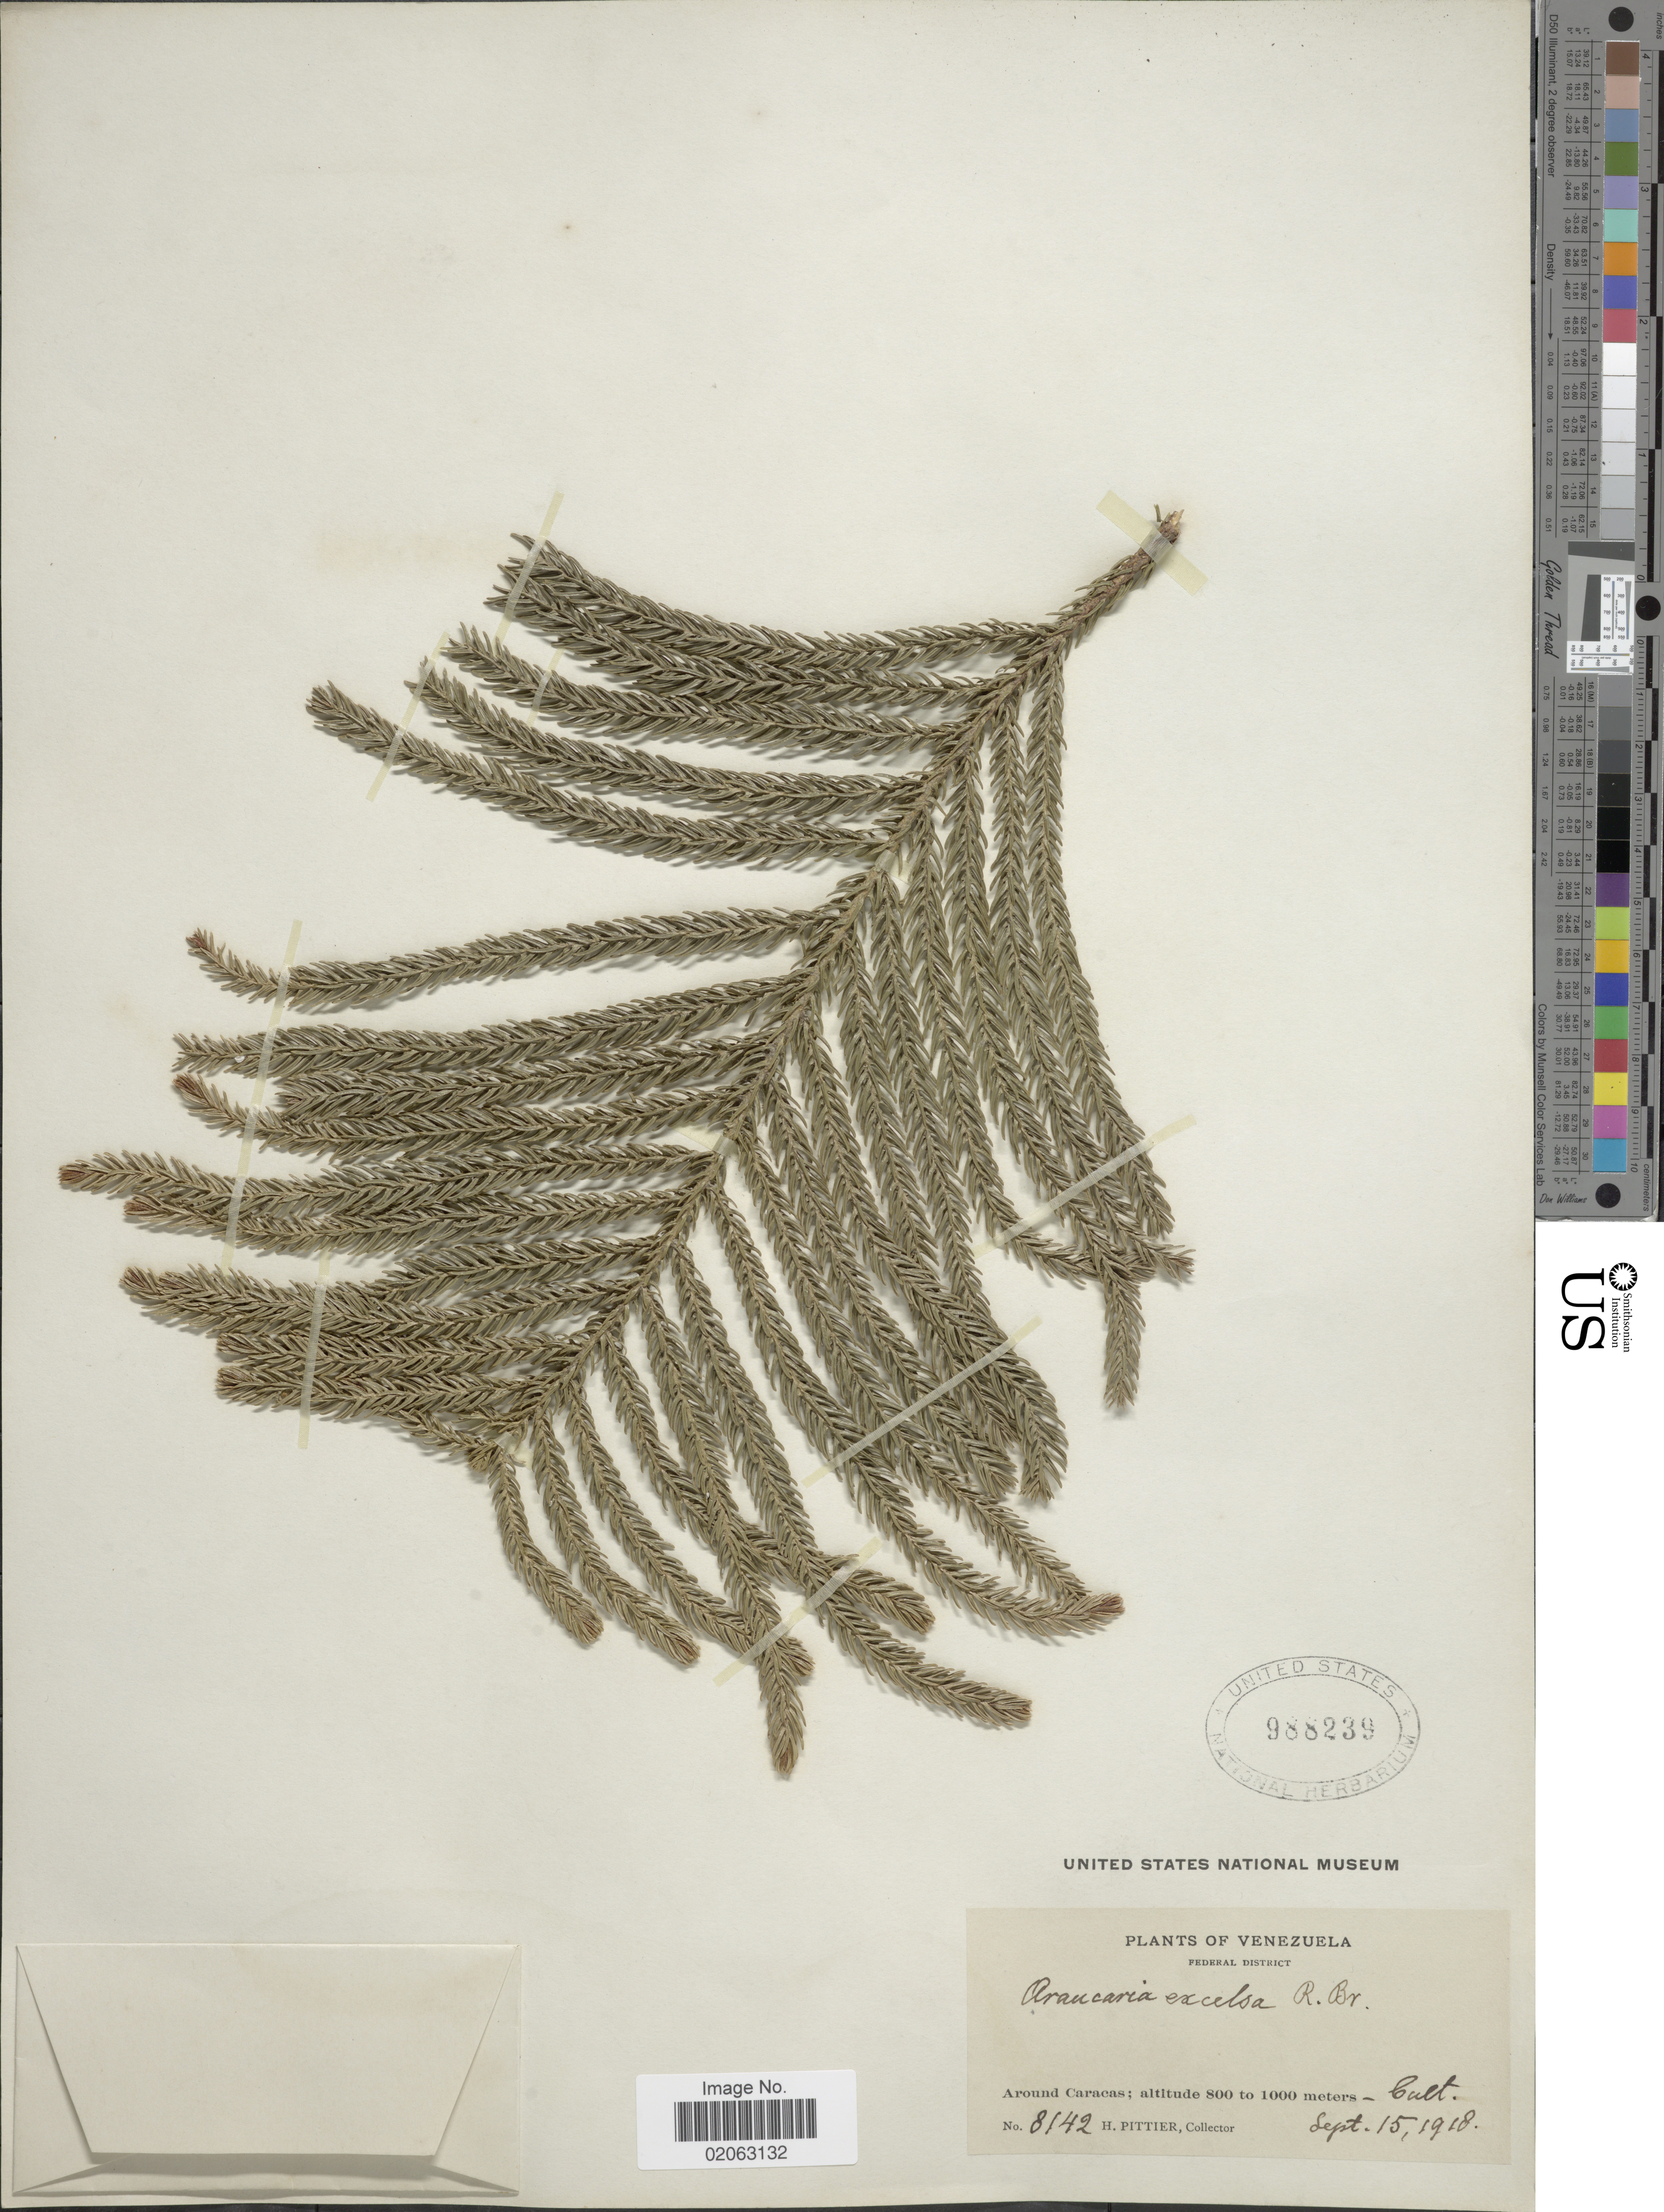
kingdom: Plantae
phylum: Tracheophyta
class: Pinopsida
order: Pinales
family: Araucariaceae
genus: Araucaria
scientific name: Araucaria heterophylla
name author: (Salisb.) Franco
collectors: H. F. Pittier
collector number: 8142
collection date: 1918-09-15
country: Venezuela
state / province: Distrito Federal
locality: Federal district, Around Caracas, cult.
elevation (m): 800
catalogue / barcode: US 988239